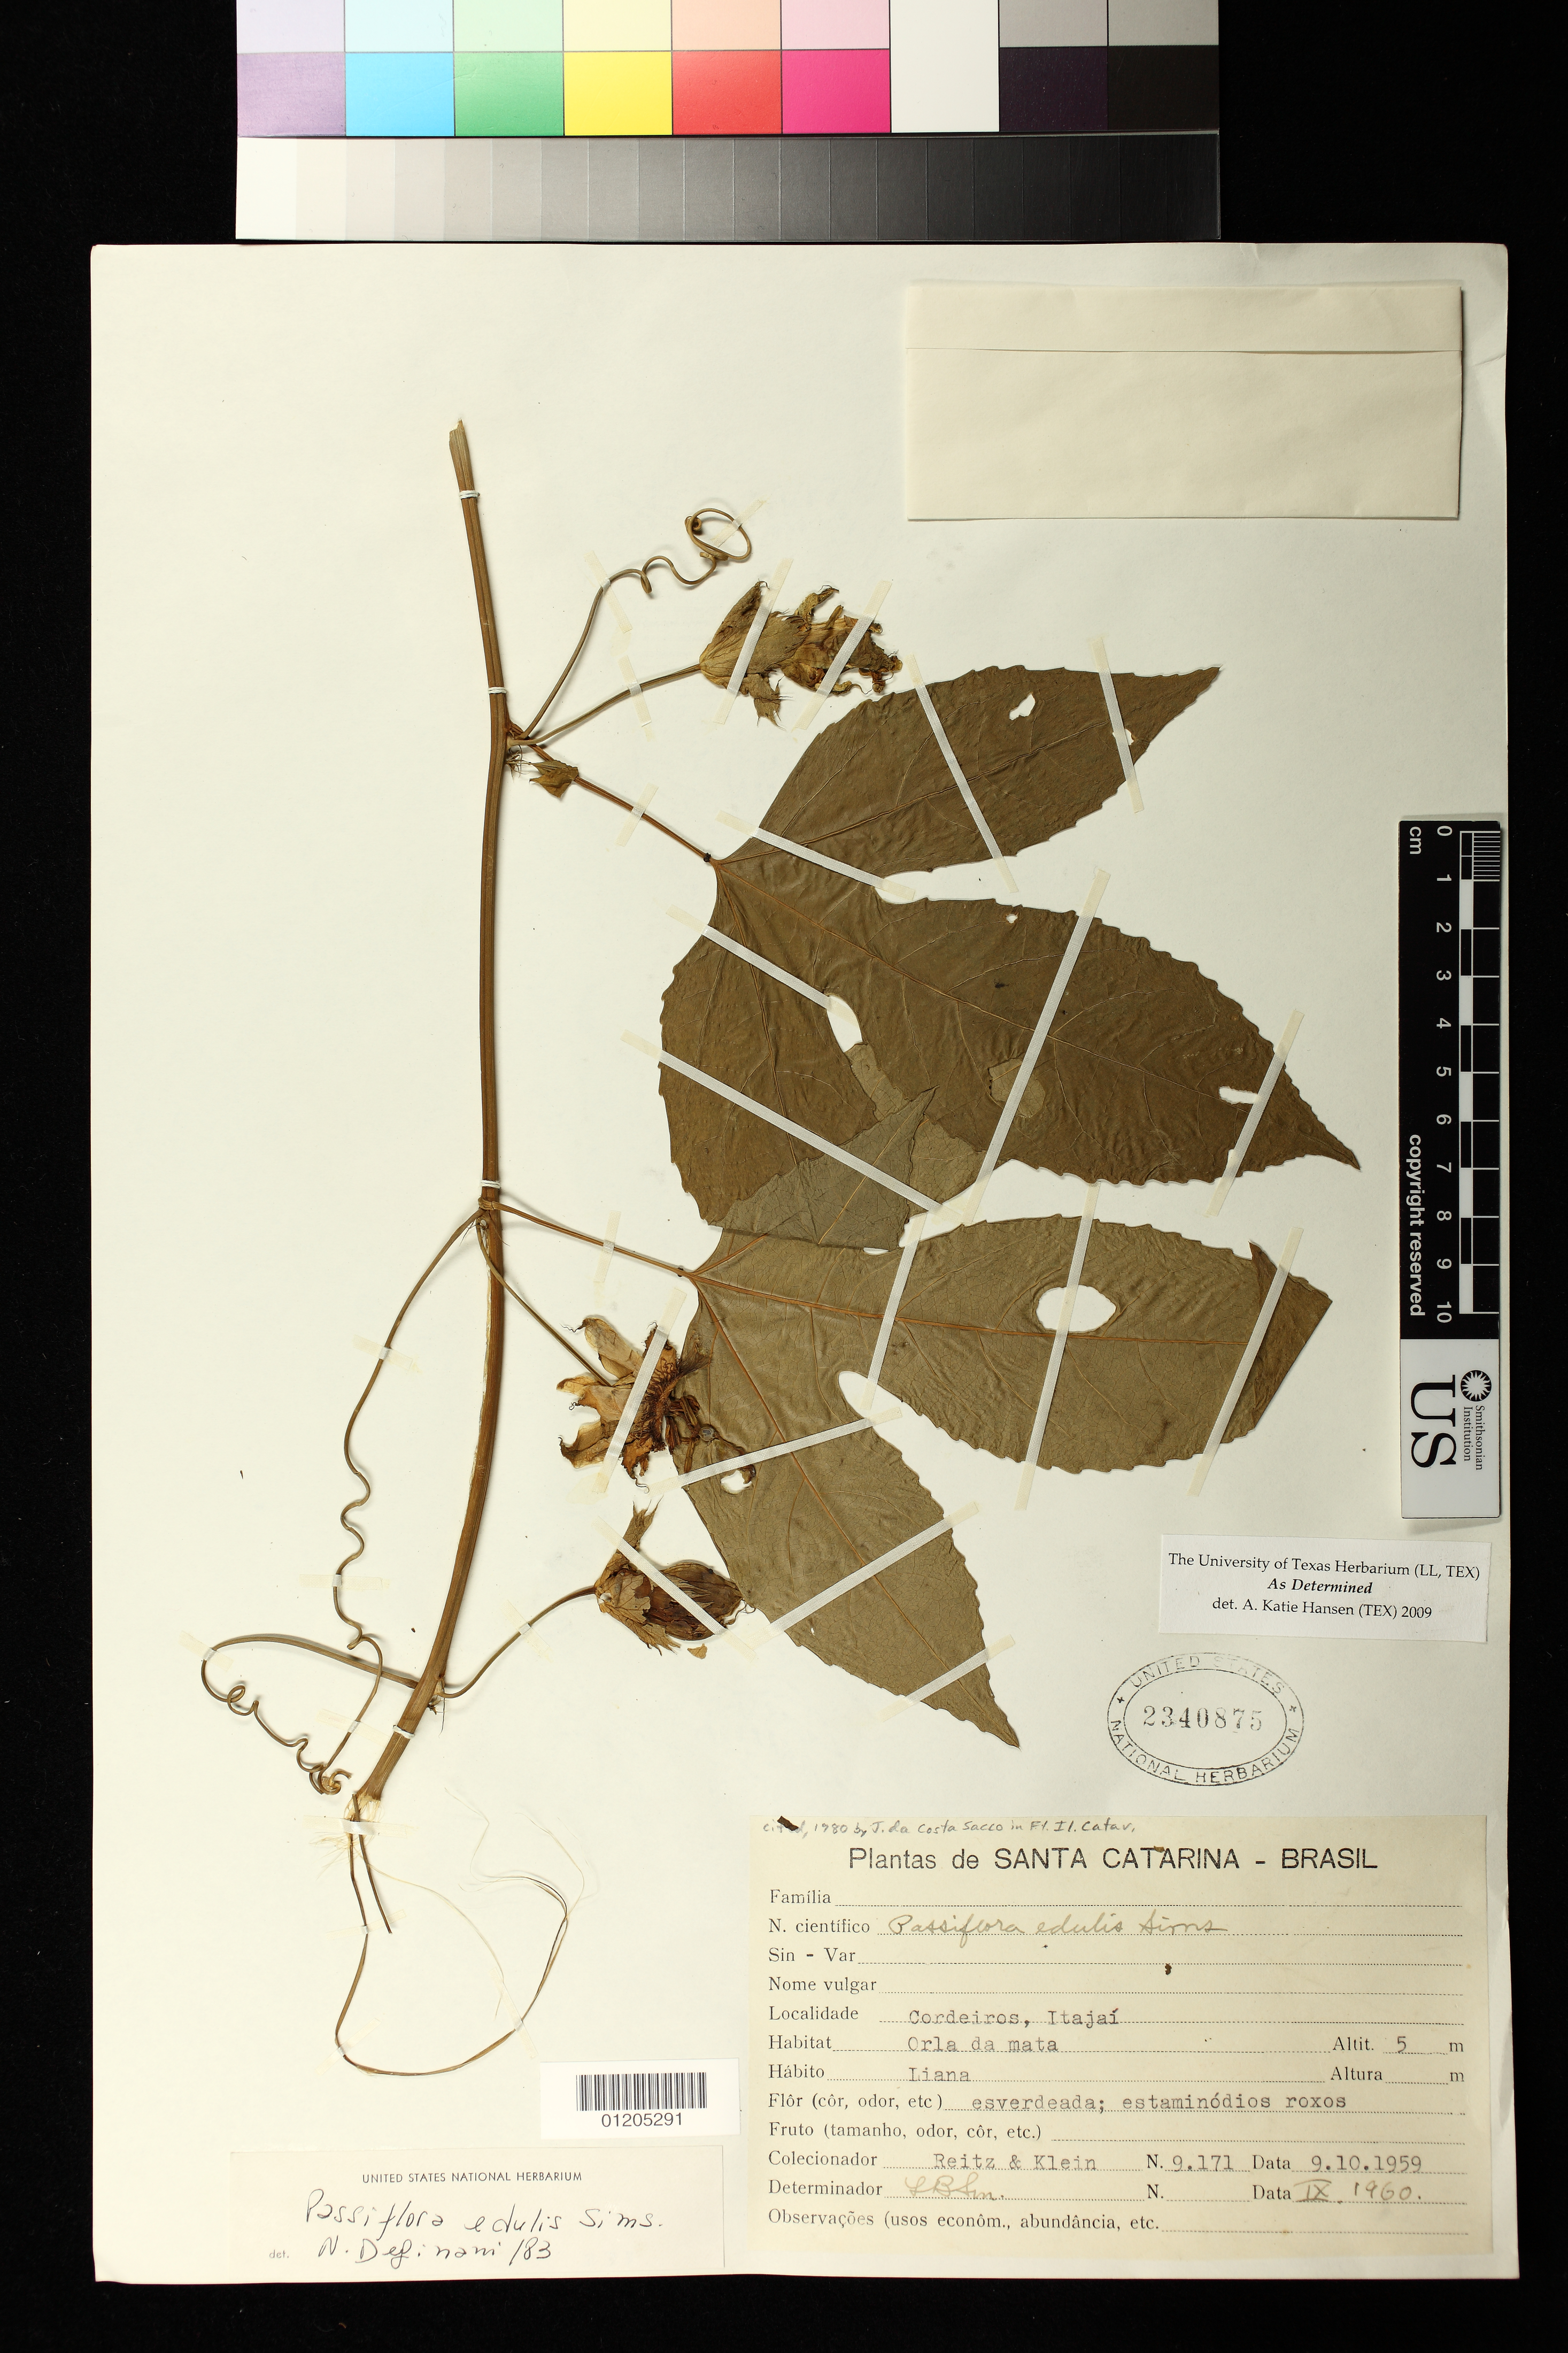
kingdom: Plantae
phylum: Tracheophyta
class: Magnoliopsida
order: Malpighiales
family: Passifloraceae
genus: Passiflora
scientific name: Passiflora edulis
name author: Sims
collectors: -- Reitz & Klein, --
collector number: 9.171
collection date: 1959-10-09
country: Brazil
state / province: Santa Catarina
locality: Cordeiros, Itajai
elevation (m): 5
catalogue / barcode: US 2340875